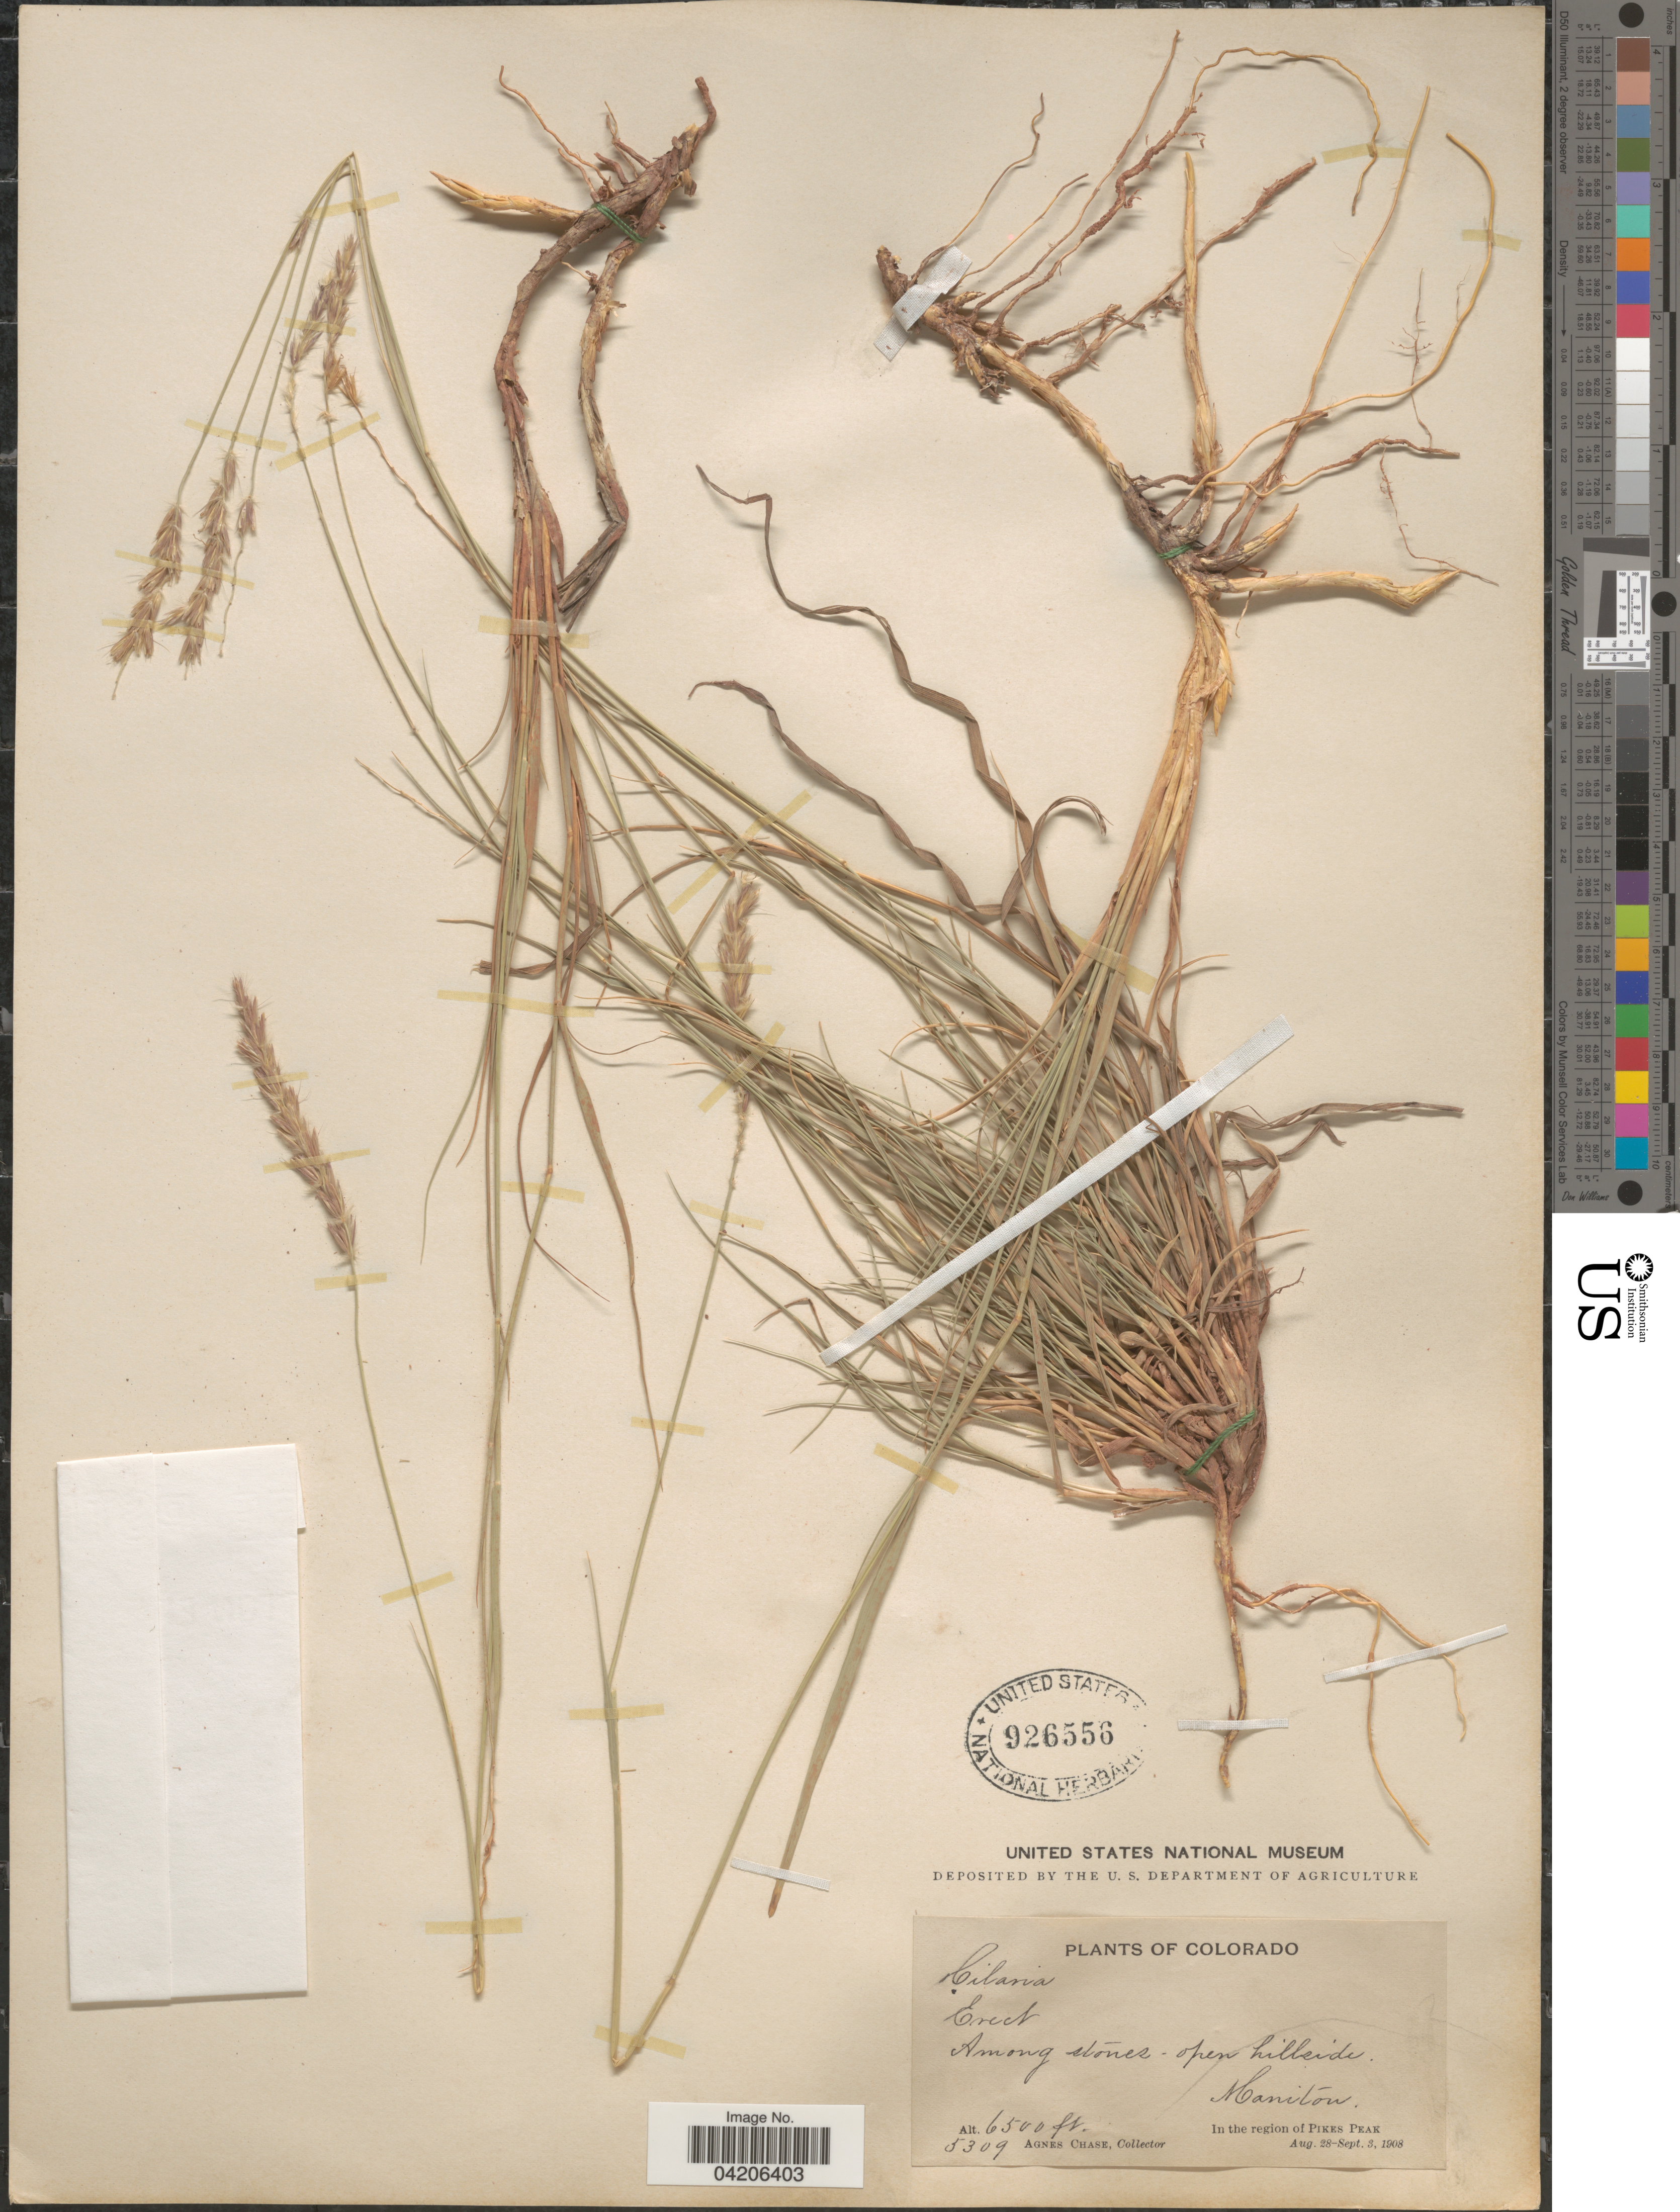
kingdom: Plantae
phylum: Tracheophyta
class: Liliopsida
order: Poales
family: Poaceae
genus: Hilaria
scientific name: Hilaria sp.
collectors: Chase, --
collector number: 5309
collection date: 1908-08-28/1908-09-03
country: United States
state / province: Colorado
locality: Among stones- open hillside. Manitou. In the region of Pikes Peak.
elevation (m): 1981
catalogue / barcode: US 926556